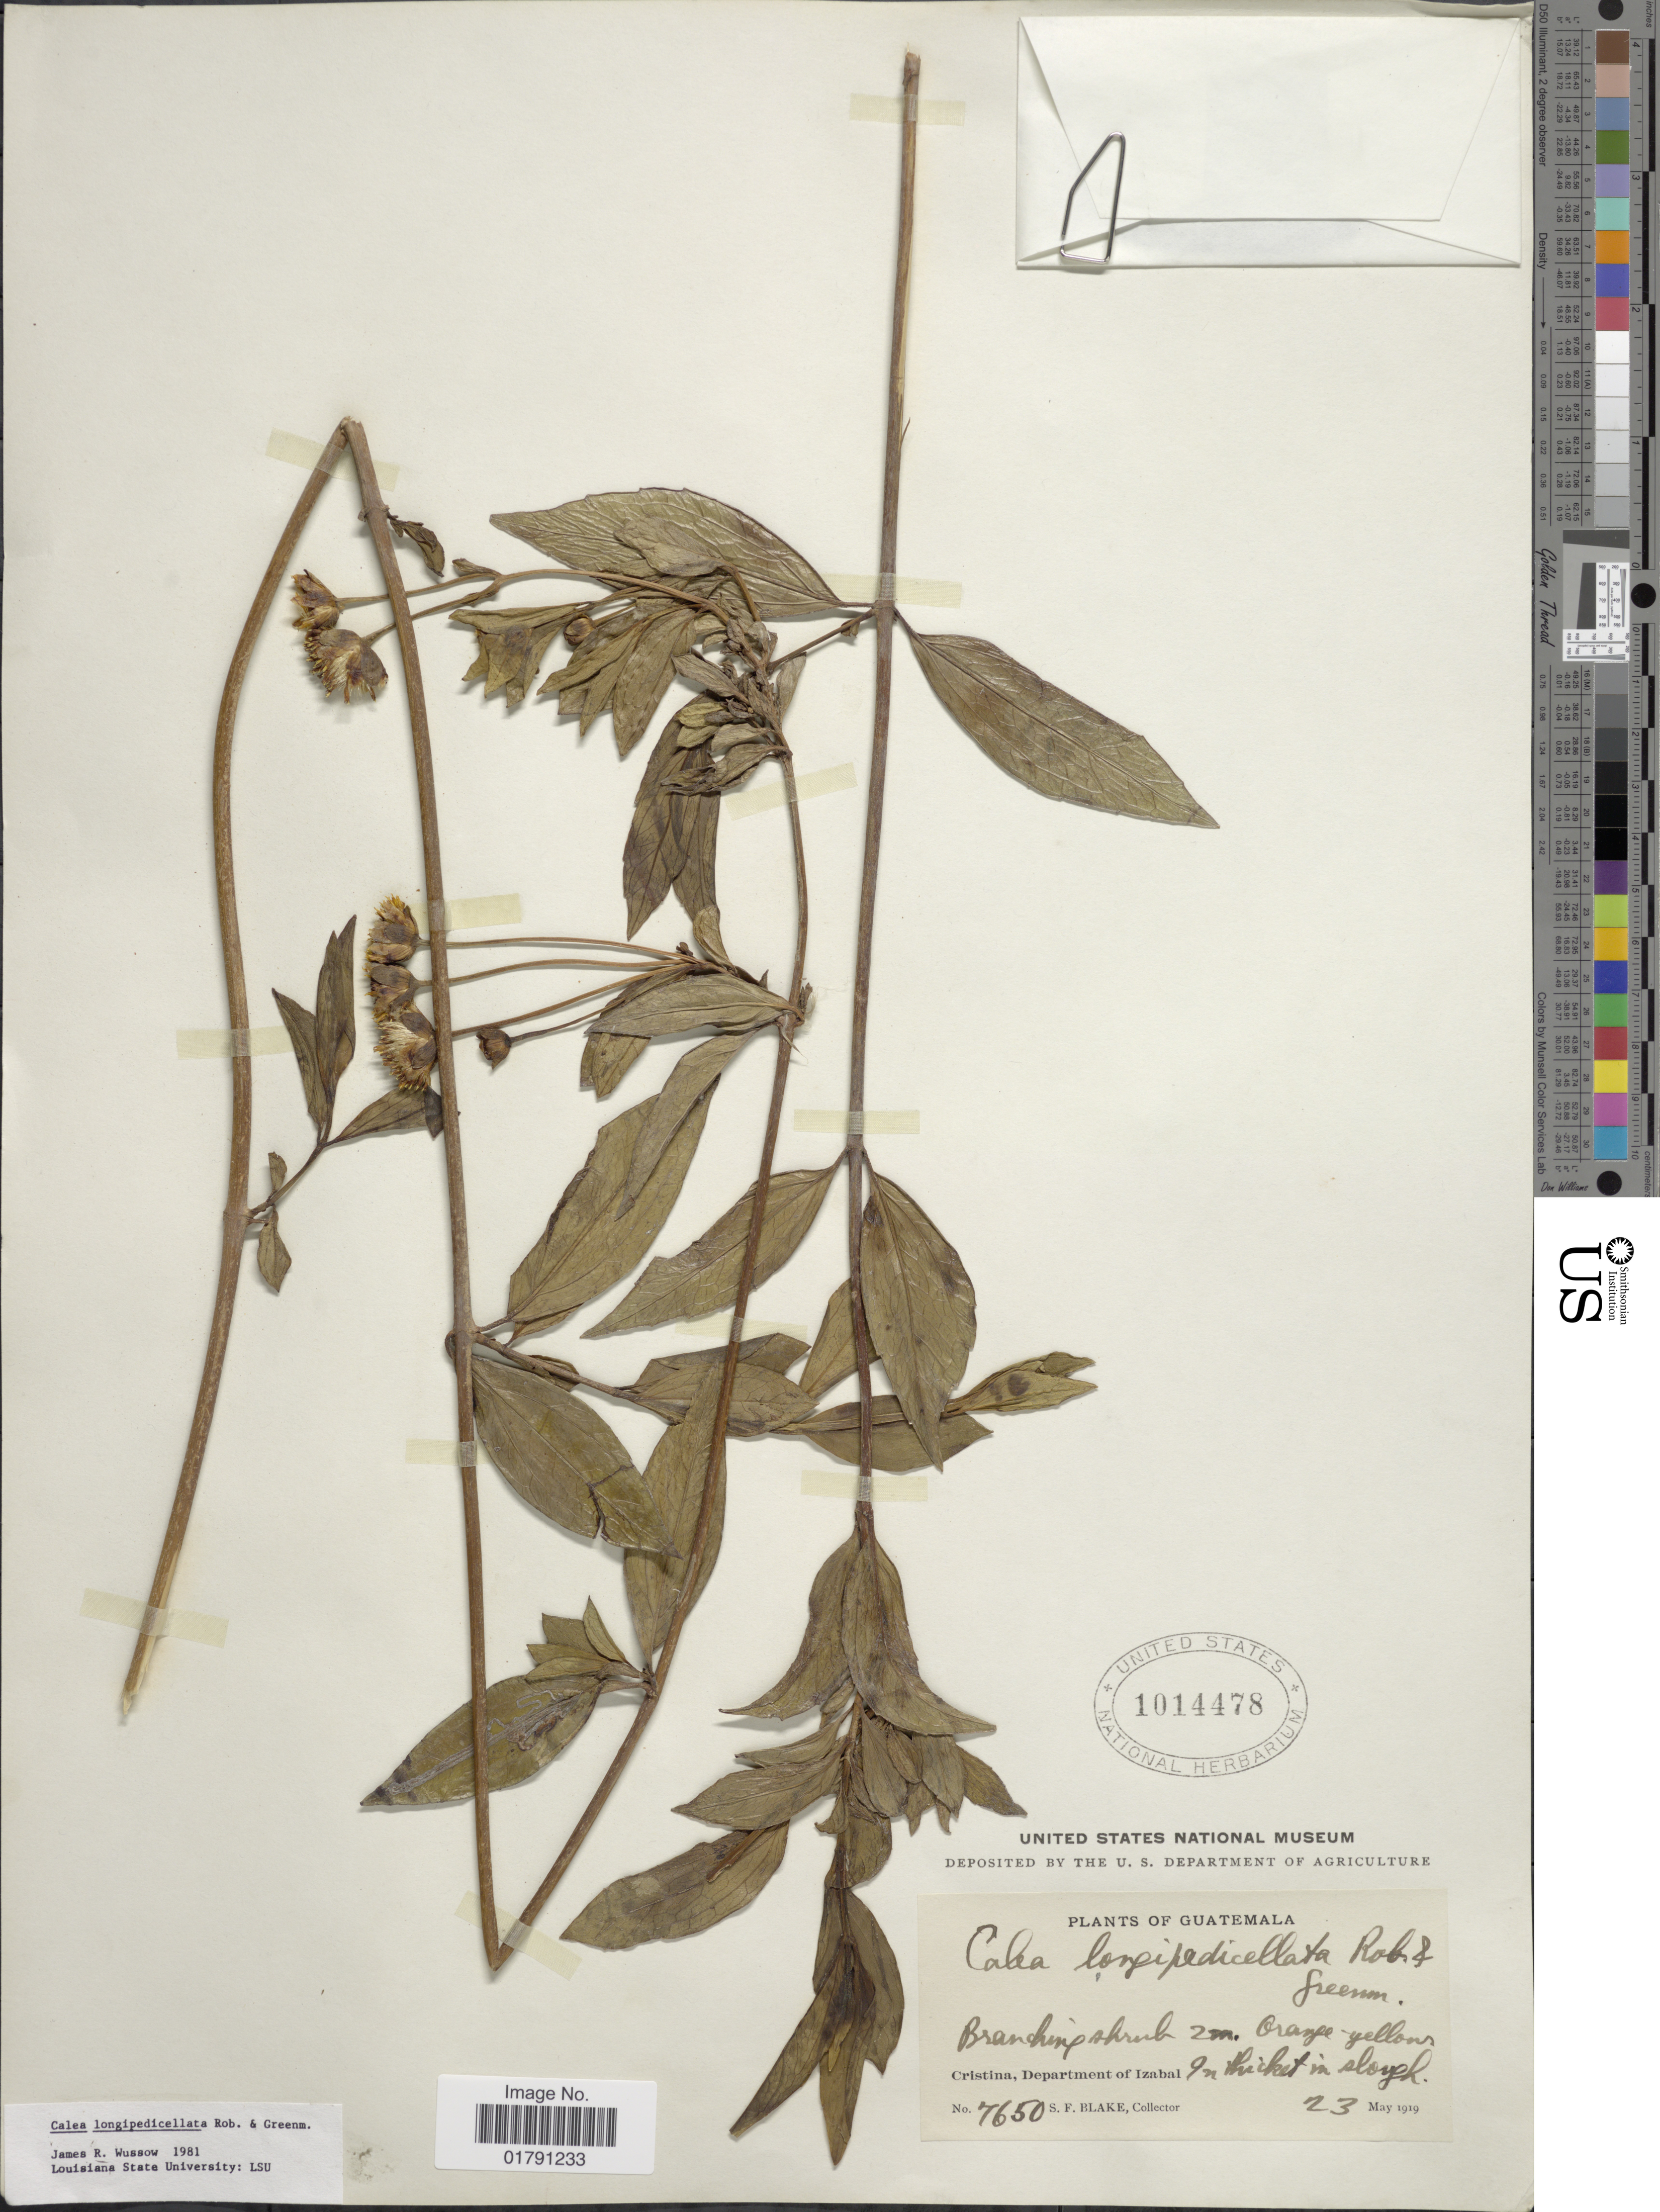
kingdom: Plantae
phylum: Tracheophyta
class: Magnoliopsida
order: Asterales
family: Asteraceae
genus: Calea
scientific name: Calea longipedicellata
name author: B.L. Rob. & Greenm.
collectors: S. Blake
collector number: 7650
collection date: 1919-05-23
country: Guatemala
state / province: Izabal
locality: Cristina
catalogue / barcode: US 1014478